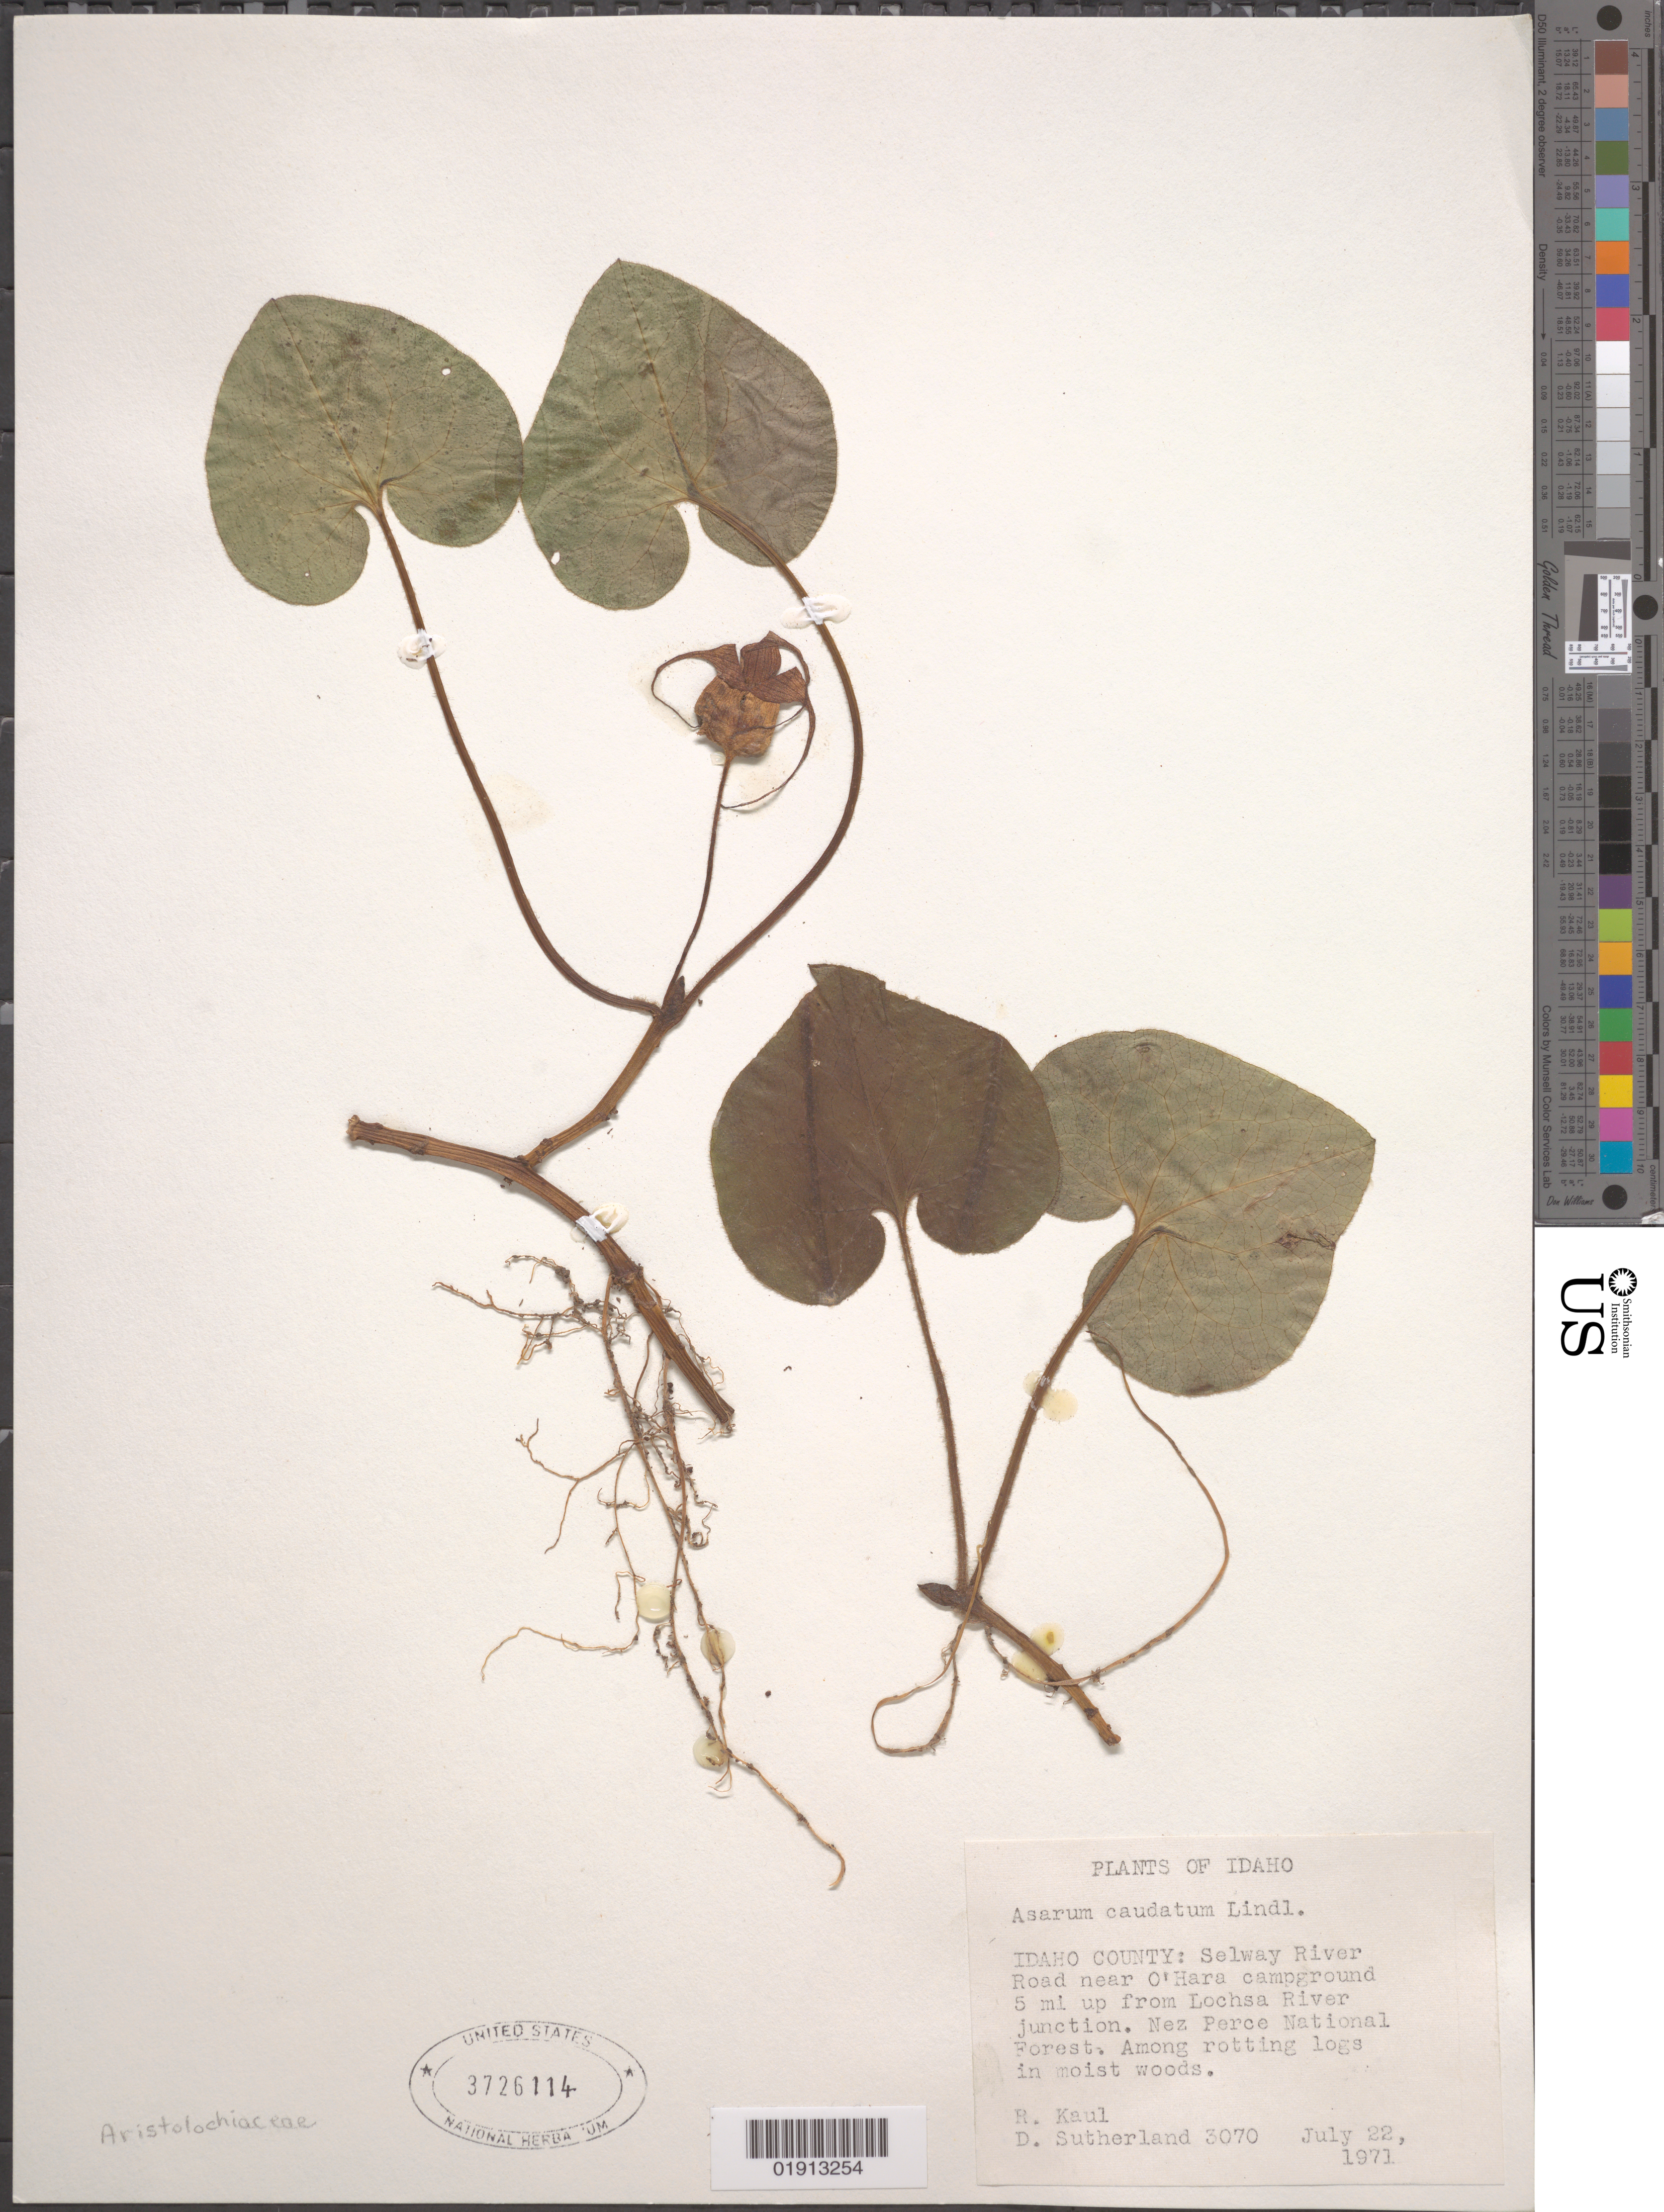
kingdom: Plantae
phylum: Tracheophyta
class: Magnoliopsida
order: Piperales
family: Aristolochiaceae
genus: Asarum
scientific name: Asarum caudatum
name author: Lindl.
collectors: R. Kaul & D. Sutherland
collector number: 3070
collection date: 1971-07-22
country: United States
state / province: Idaho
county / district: Idaho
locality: Selway River Road near O'Hara campground 5 mi up from Lochsa River junction. Nez Perce National Forest.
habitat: Among rotting logs in moist woods.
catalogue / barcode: US 3726114